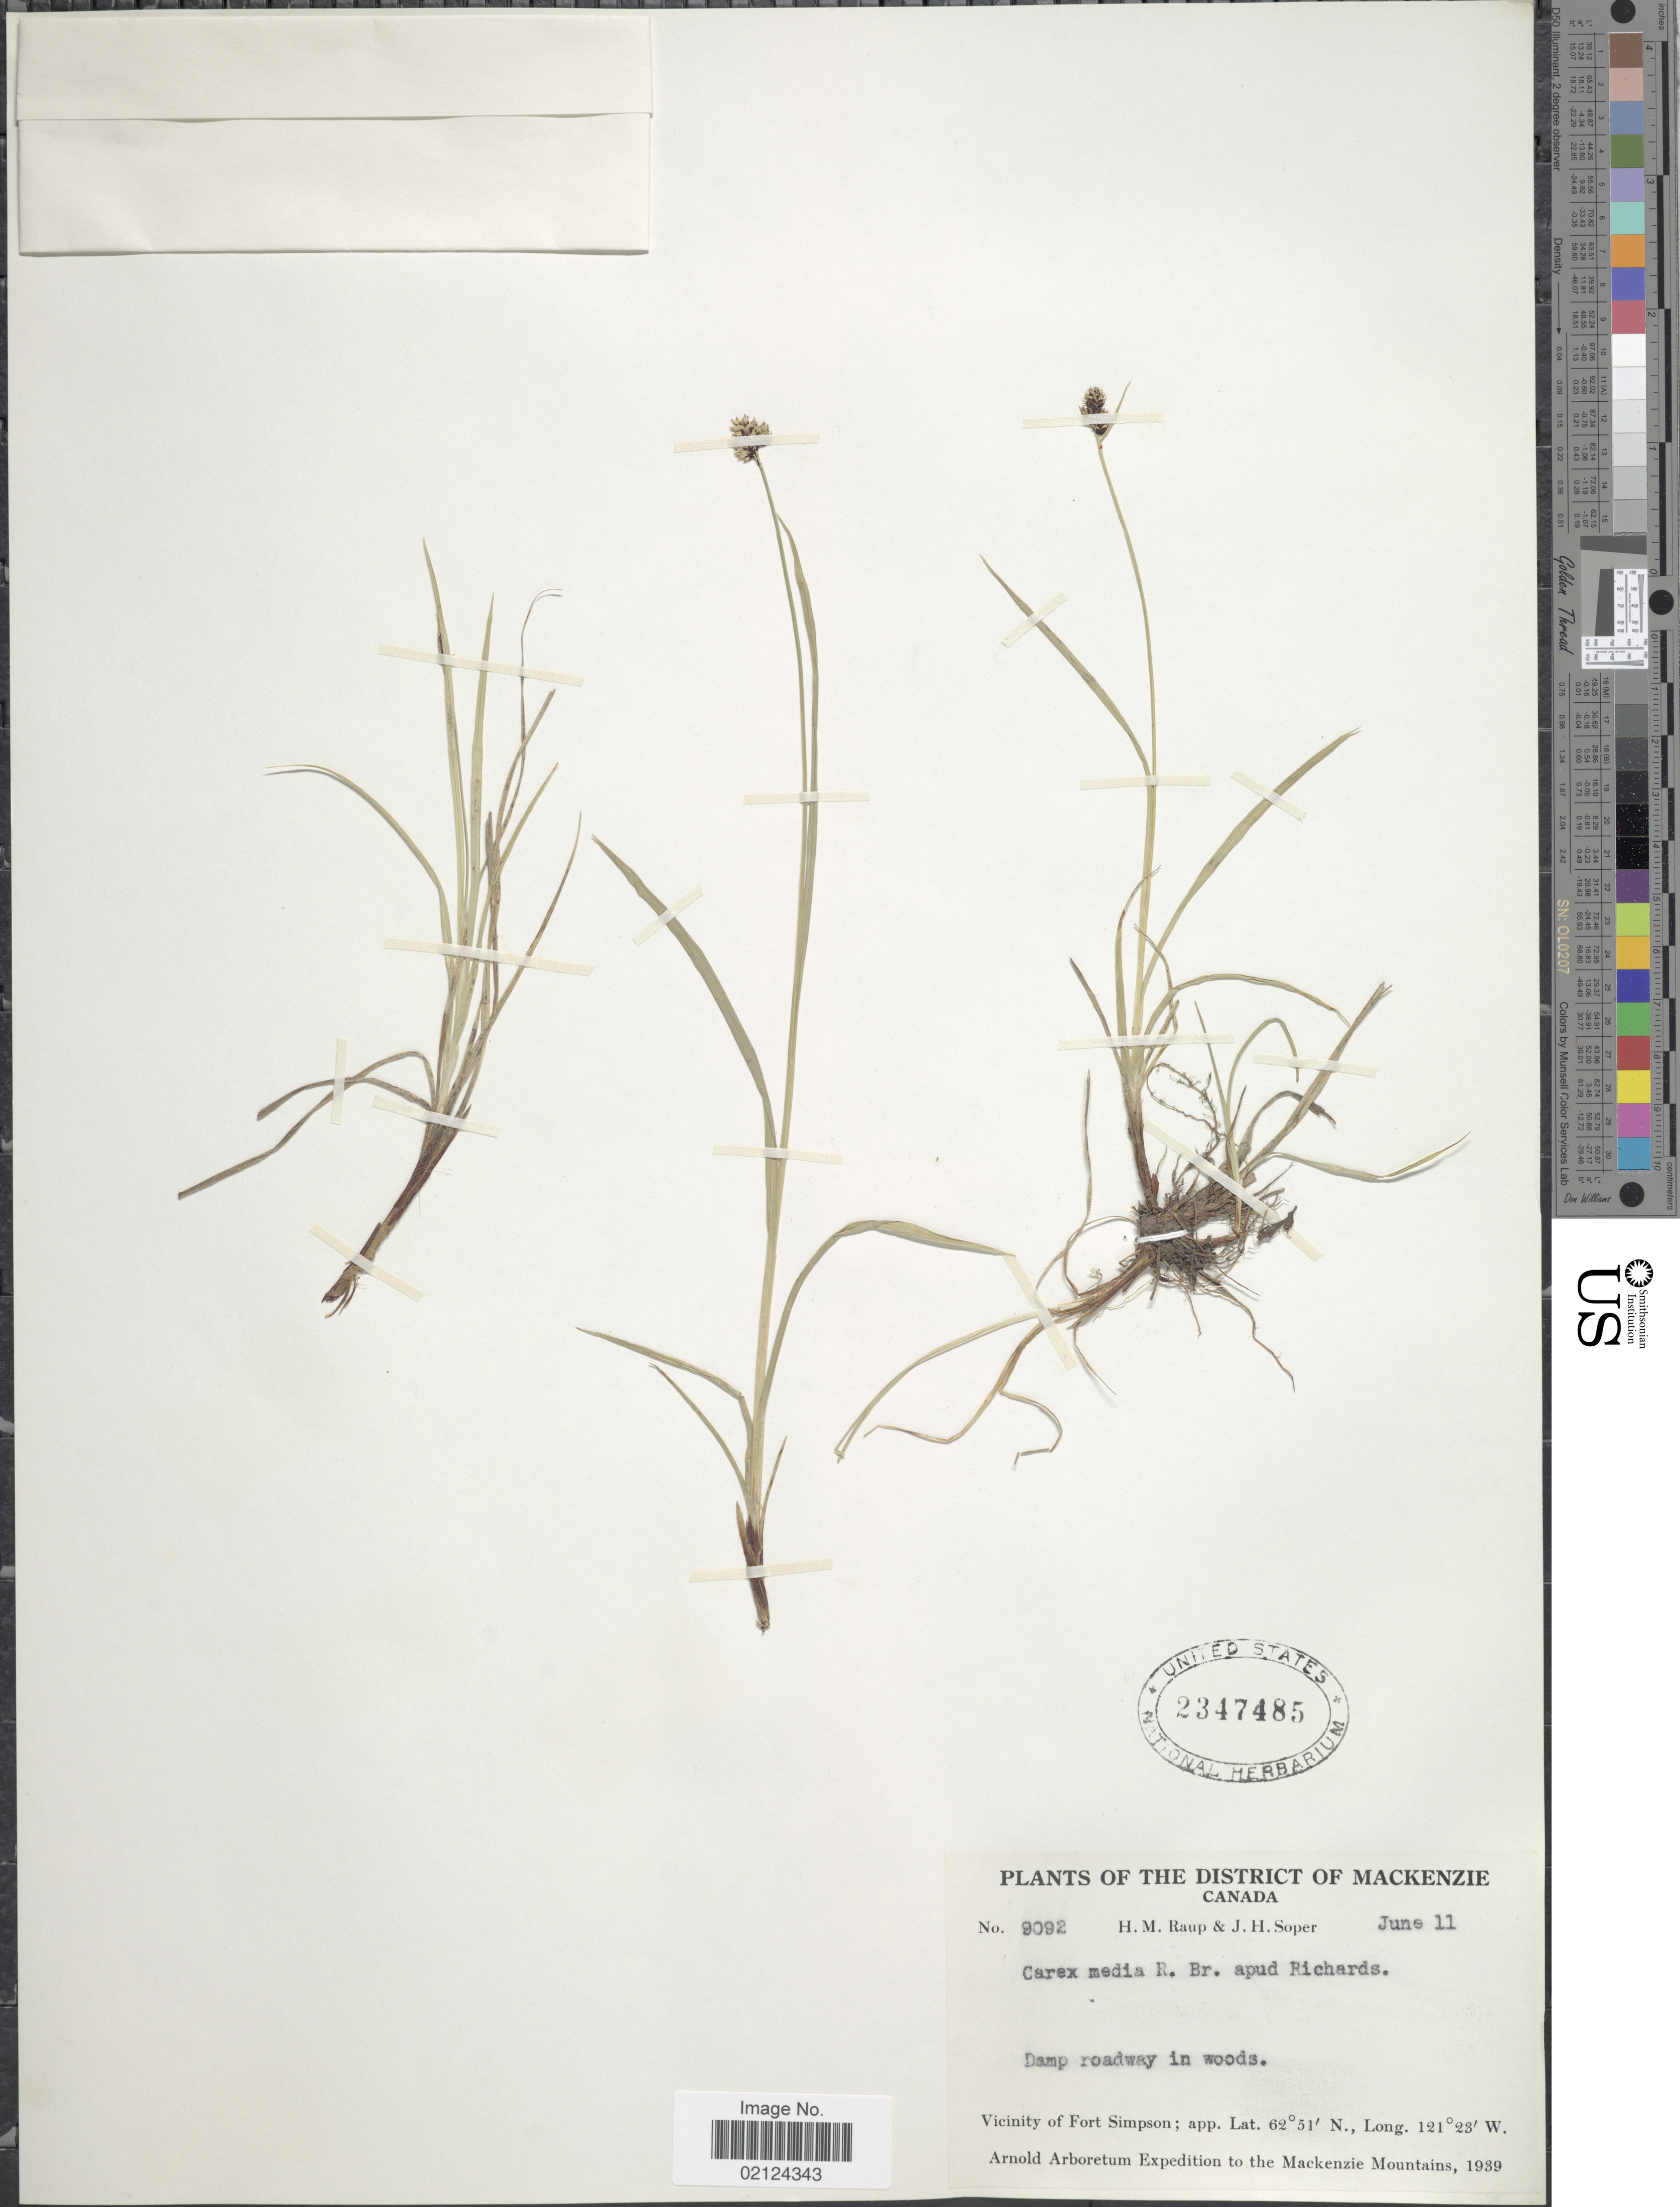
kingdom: Plantae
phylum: Tracheophyta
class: Liliopsida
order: Poales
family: Cyperaceae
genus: Carex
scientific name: Carex media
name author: R. Br.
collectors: H. Raup & J. H. Soper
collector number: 9092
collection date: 1939-06-11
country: Canada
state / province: British Columbia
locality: District of Mackenzie. Vicinity of Fort Simpson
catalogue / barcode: US 2347485